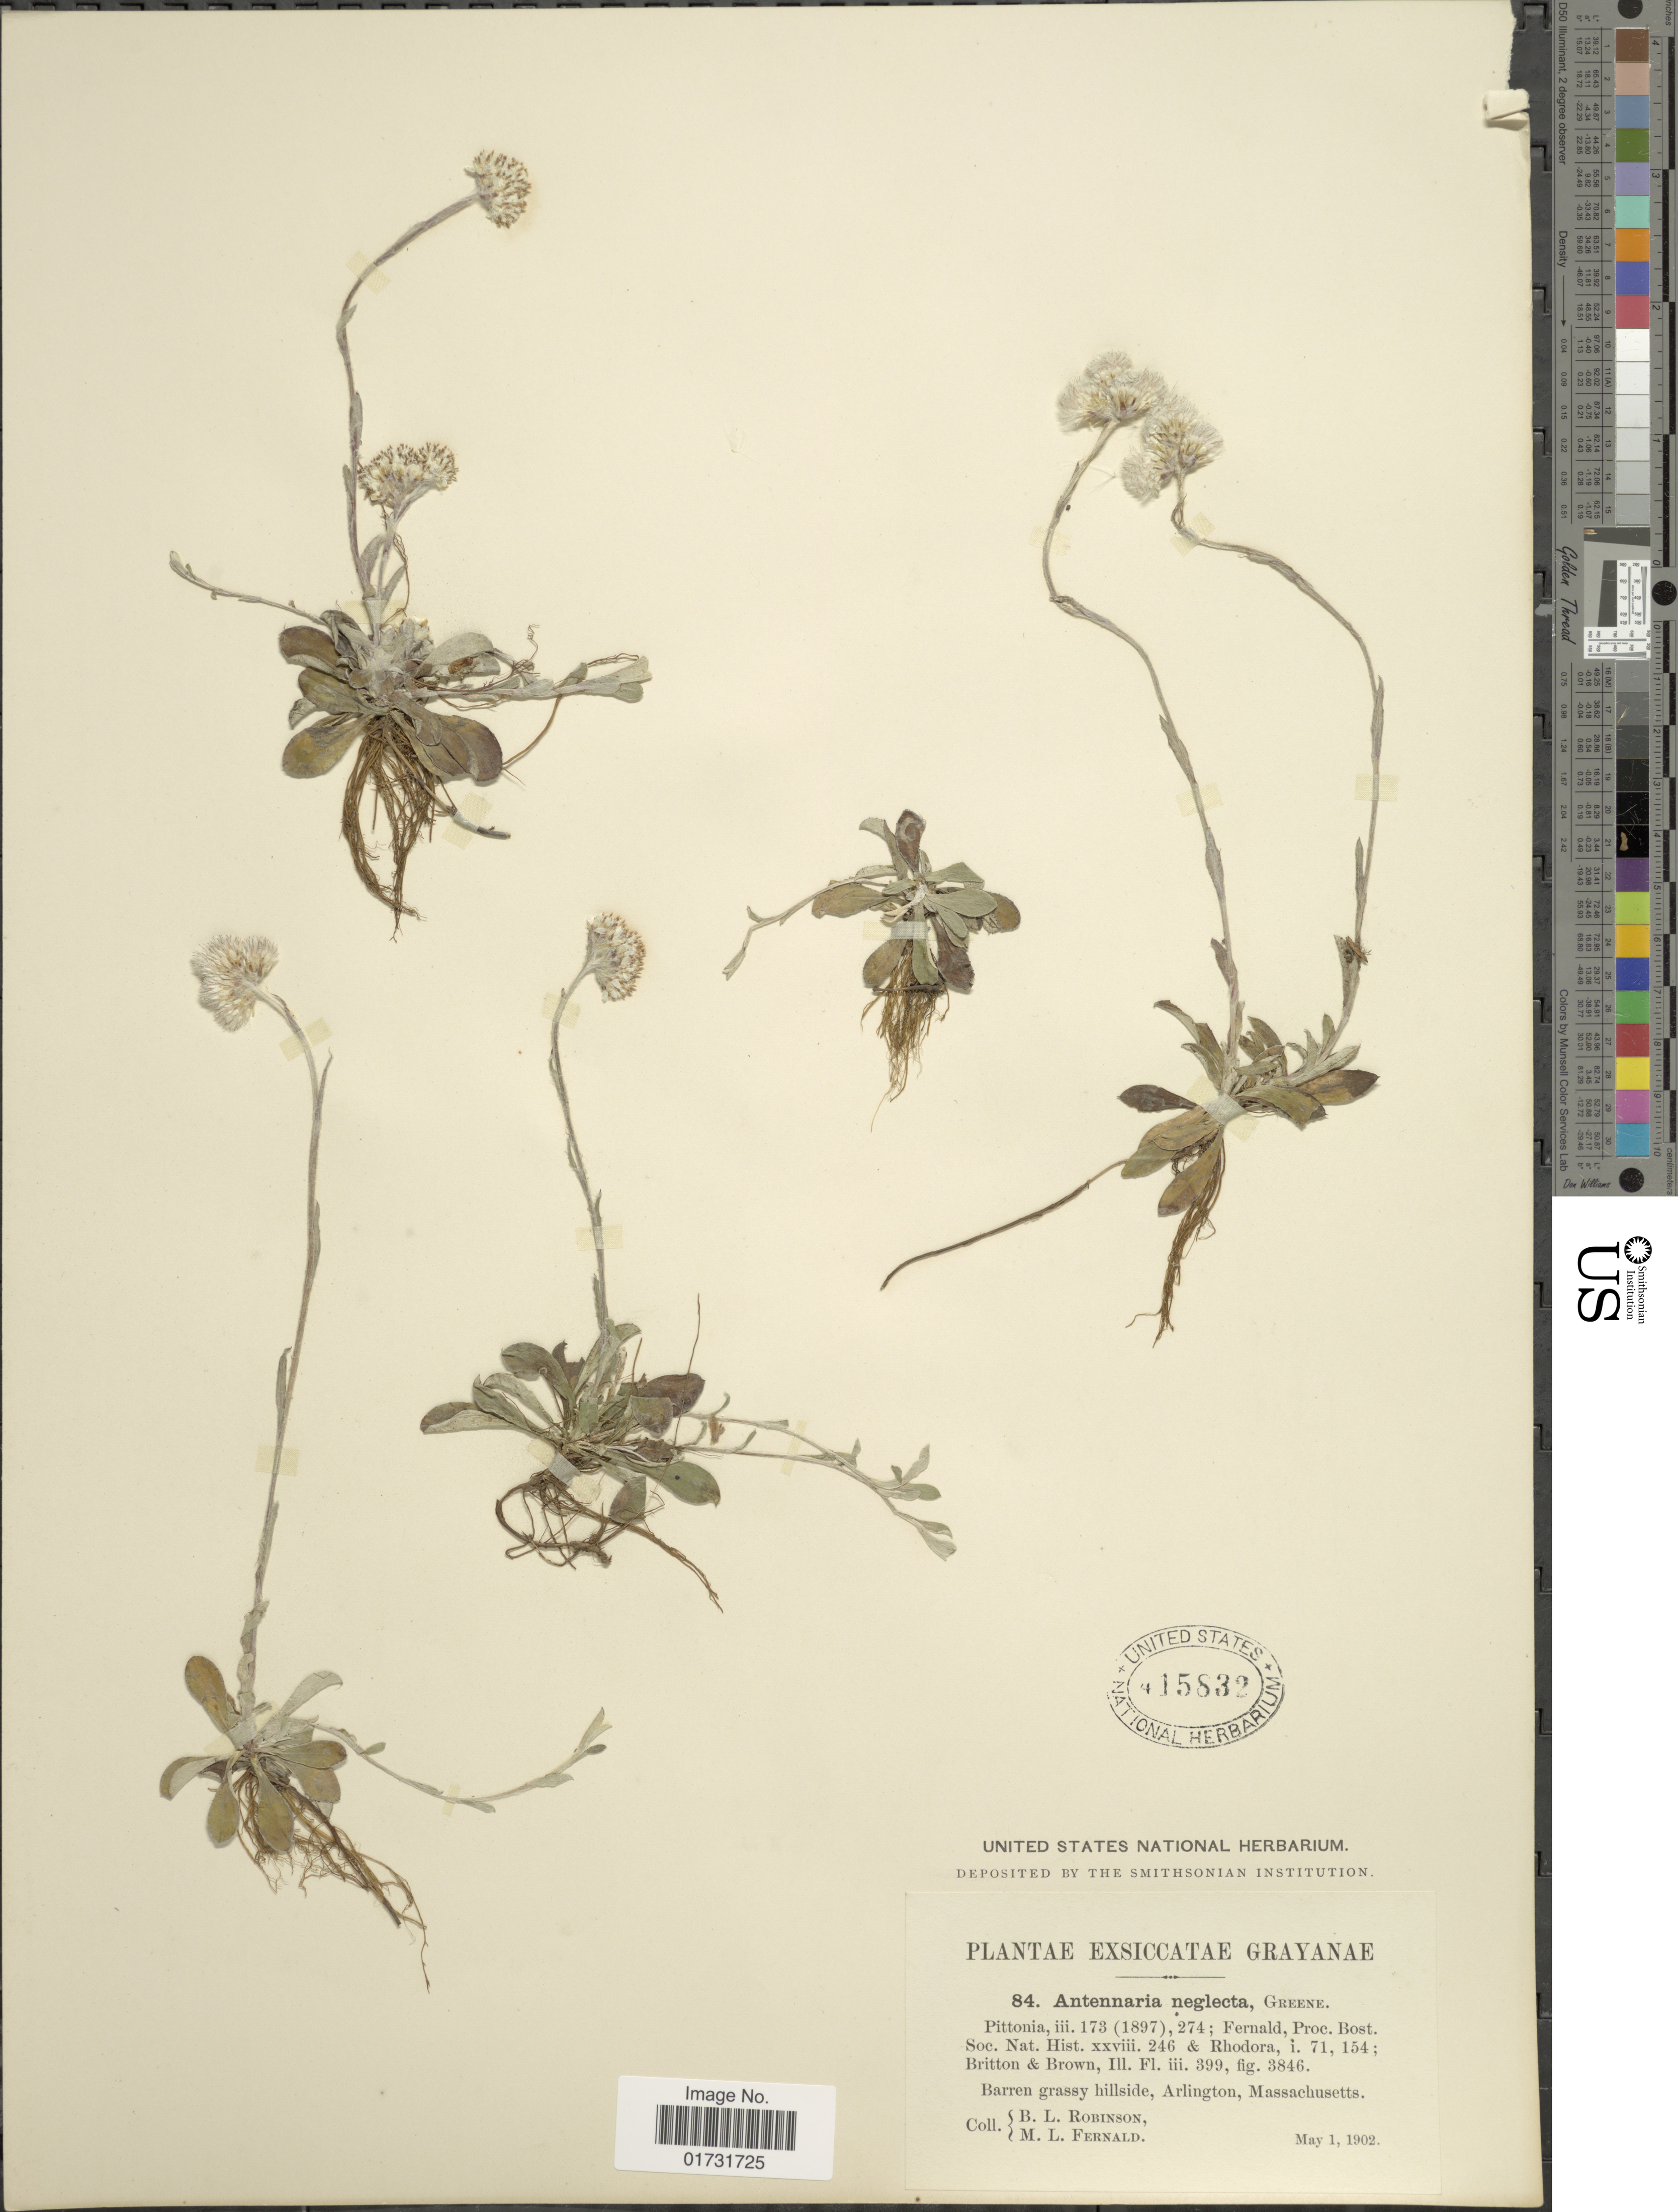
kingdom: Plantae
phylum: Tracheophyta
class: Magnoliopsida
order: Asterales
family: Asteraceae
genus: Antennaria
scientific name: Antennaria neglecta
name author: Greene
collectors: B. L. Robinson & M. L. Fernald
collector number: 84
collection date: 1902-05-01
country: United States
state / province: Massachusetts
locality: Arlington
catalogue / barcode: US 415832